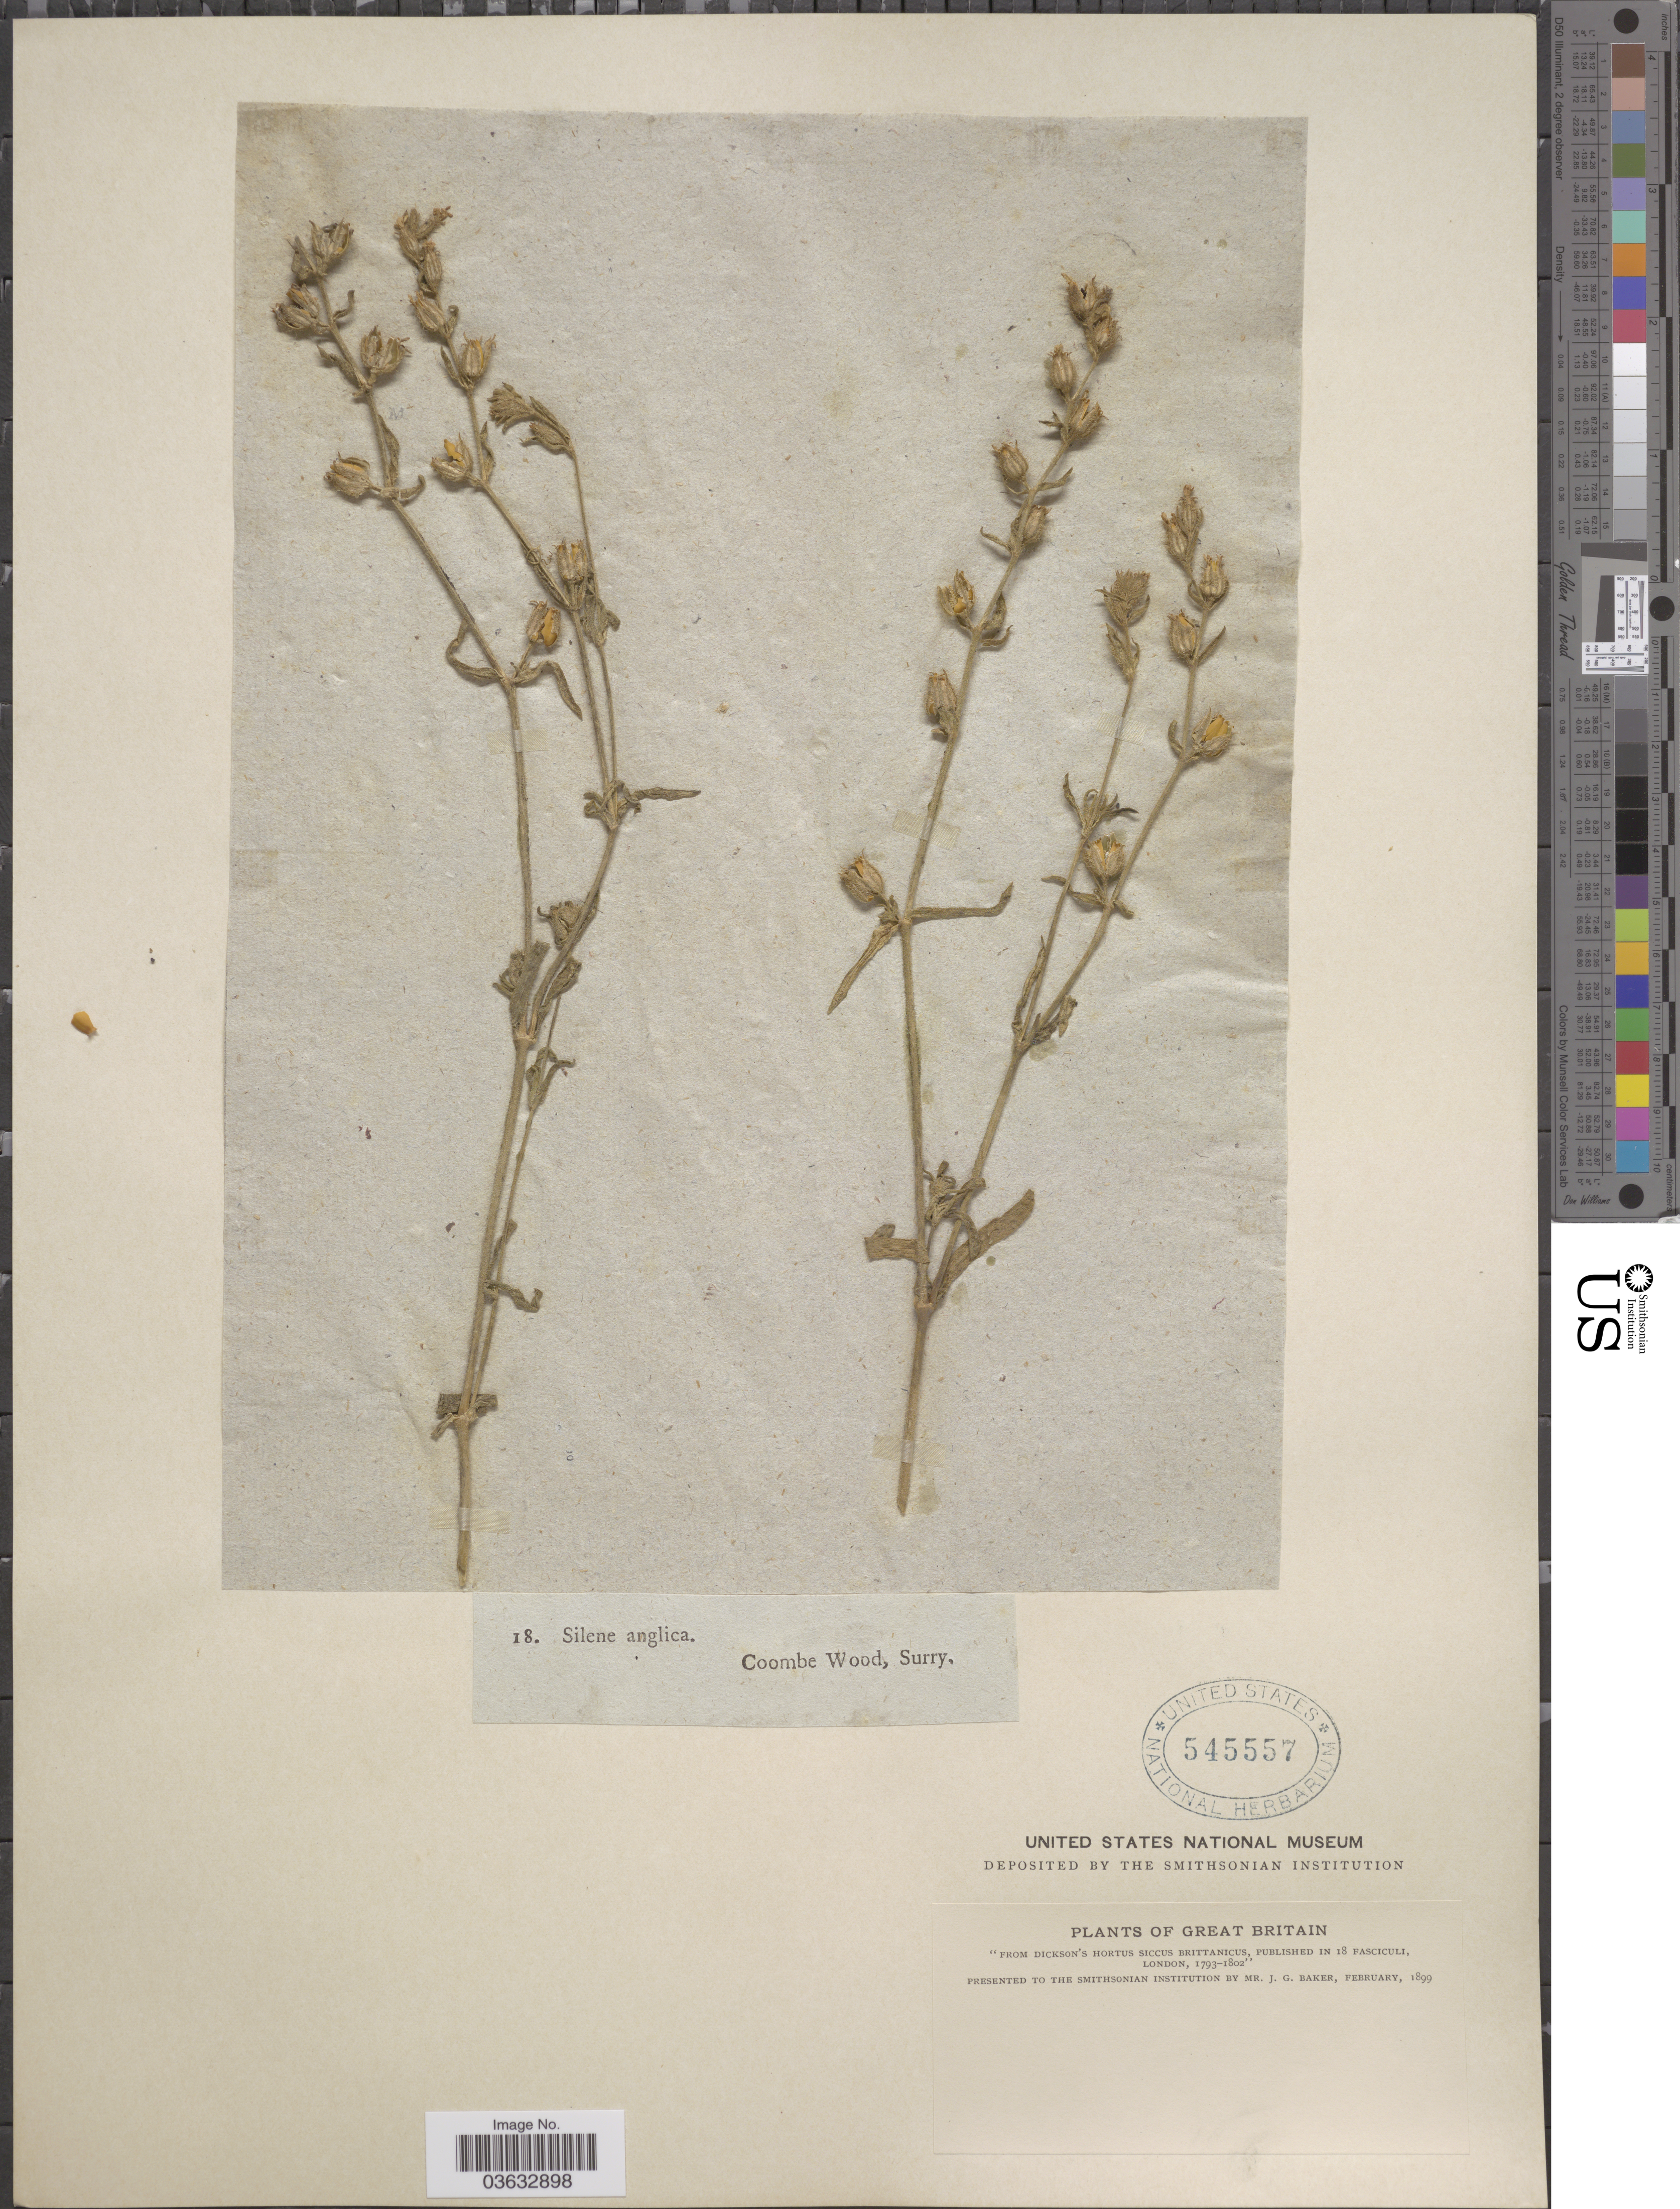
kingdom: Plantae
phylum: Tracheophyta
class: Magnoliopsida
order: Caryophyllales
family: Caryophyllaceae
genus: Silene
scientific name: Silene anglica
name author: L.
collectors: J. G. Baker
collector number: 18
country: United Kingdom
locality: Great Britain. Coombe Wood, Surry.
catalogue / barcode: US 545557